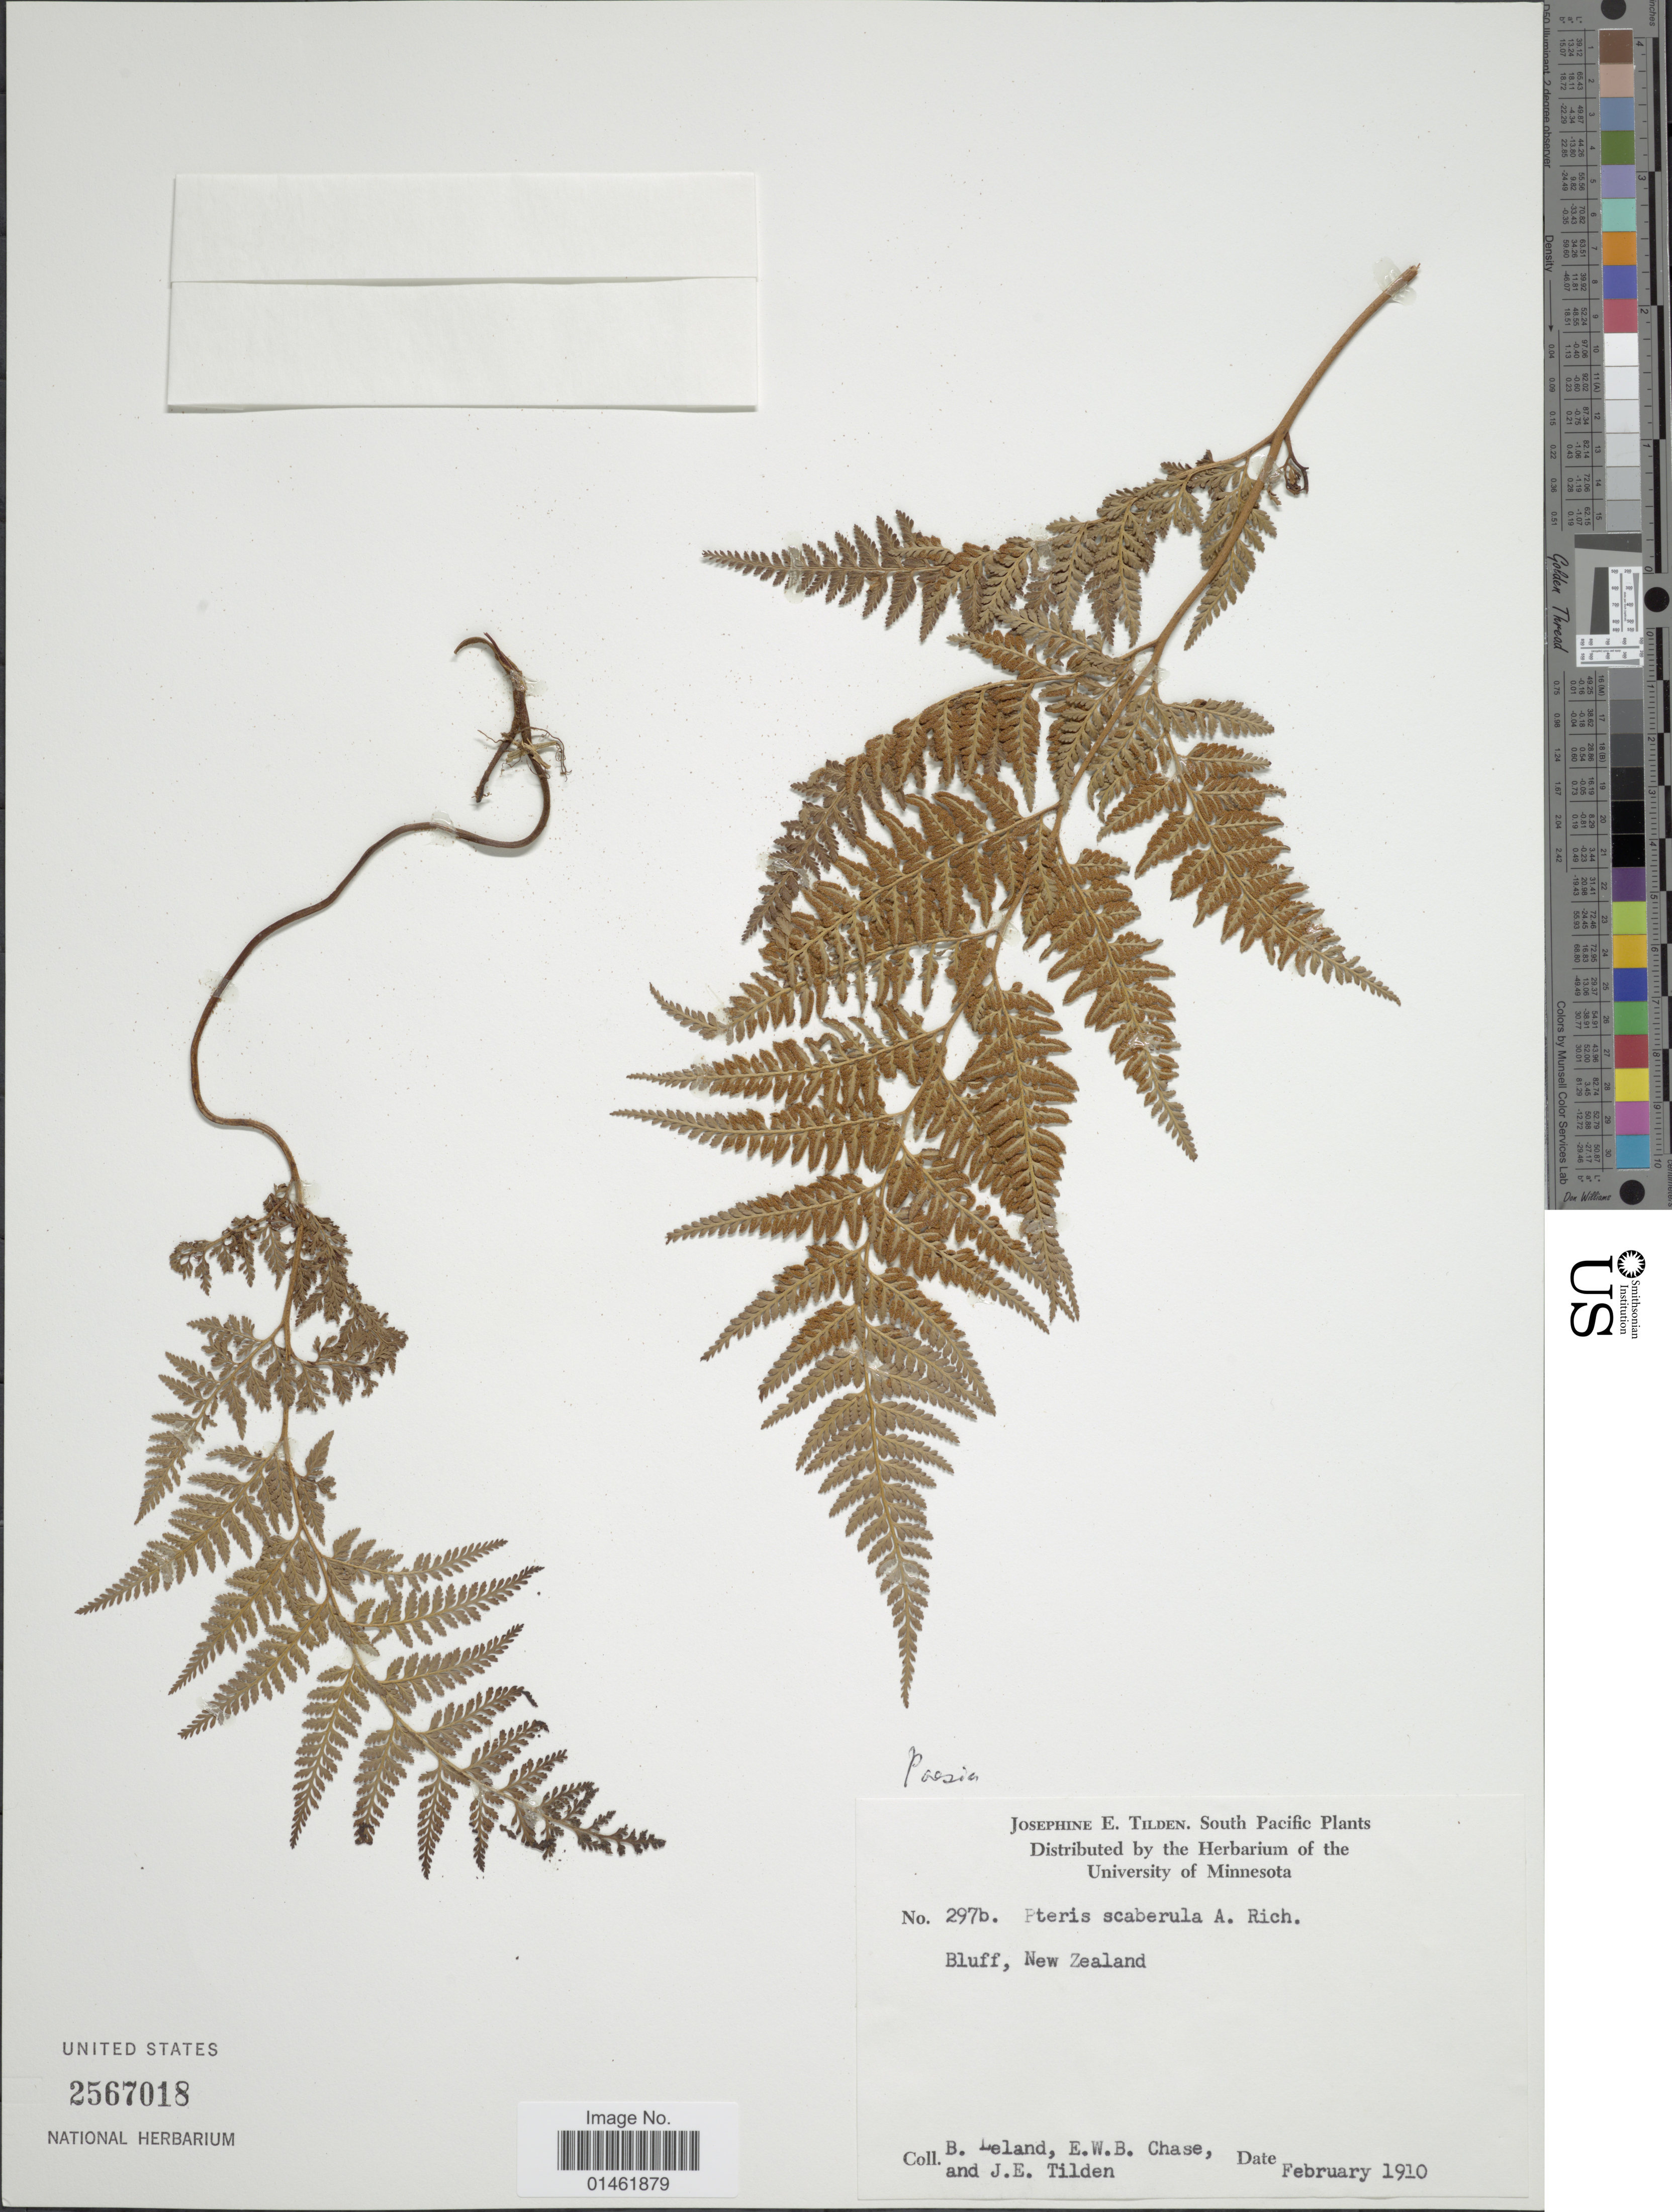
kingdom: Plantae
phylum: Tracheophyta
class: Polypodiopsida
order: Polypodiales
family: Dennstaedtiaceae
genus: Paesia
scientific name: Paesia scaberula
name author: Kuhn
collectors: B. Leland, E. W. Chase & J. E. Tilden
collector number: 297b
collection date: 1910-02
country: New Zealand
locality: Bluff, New Zealand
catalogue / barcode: US 2567018